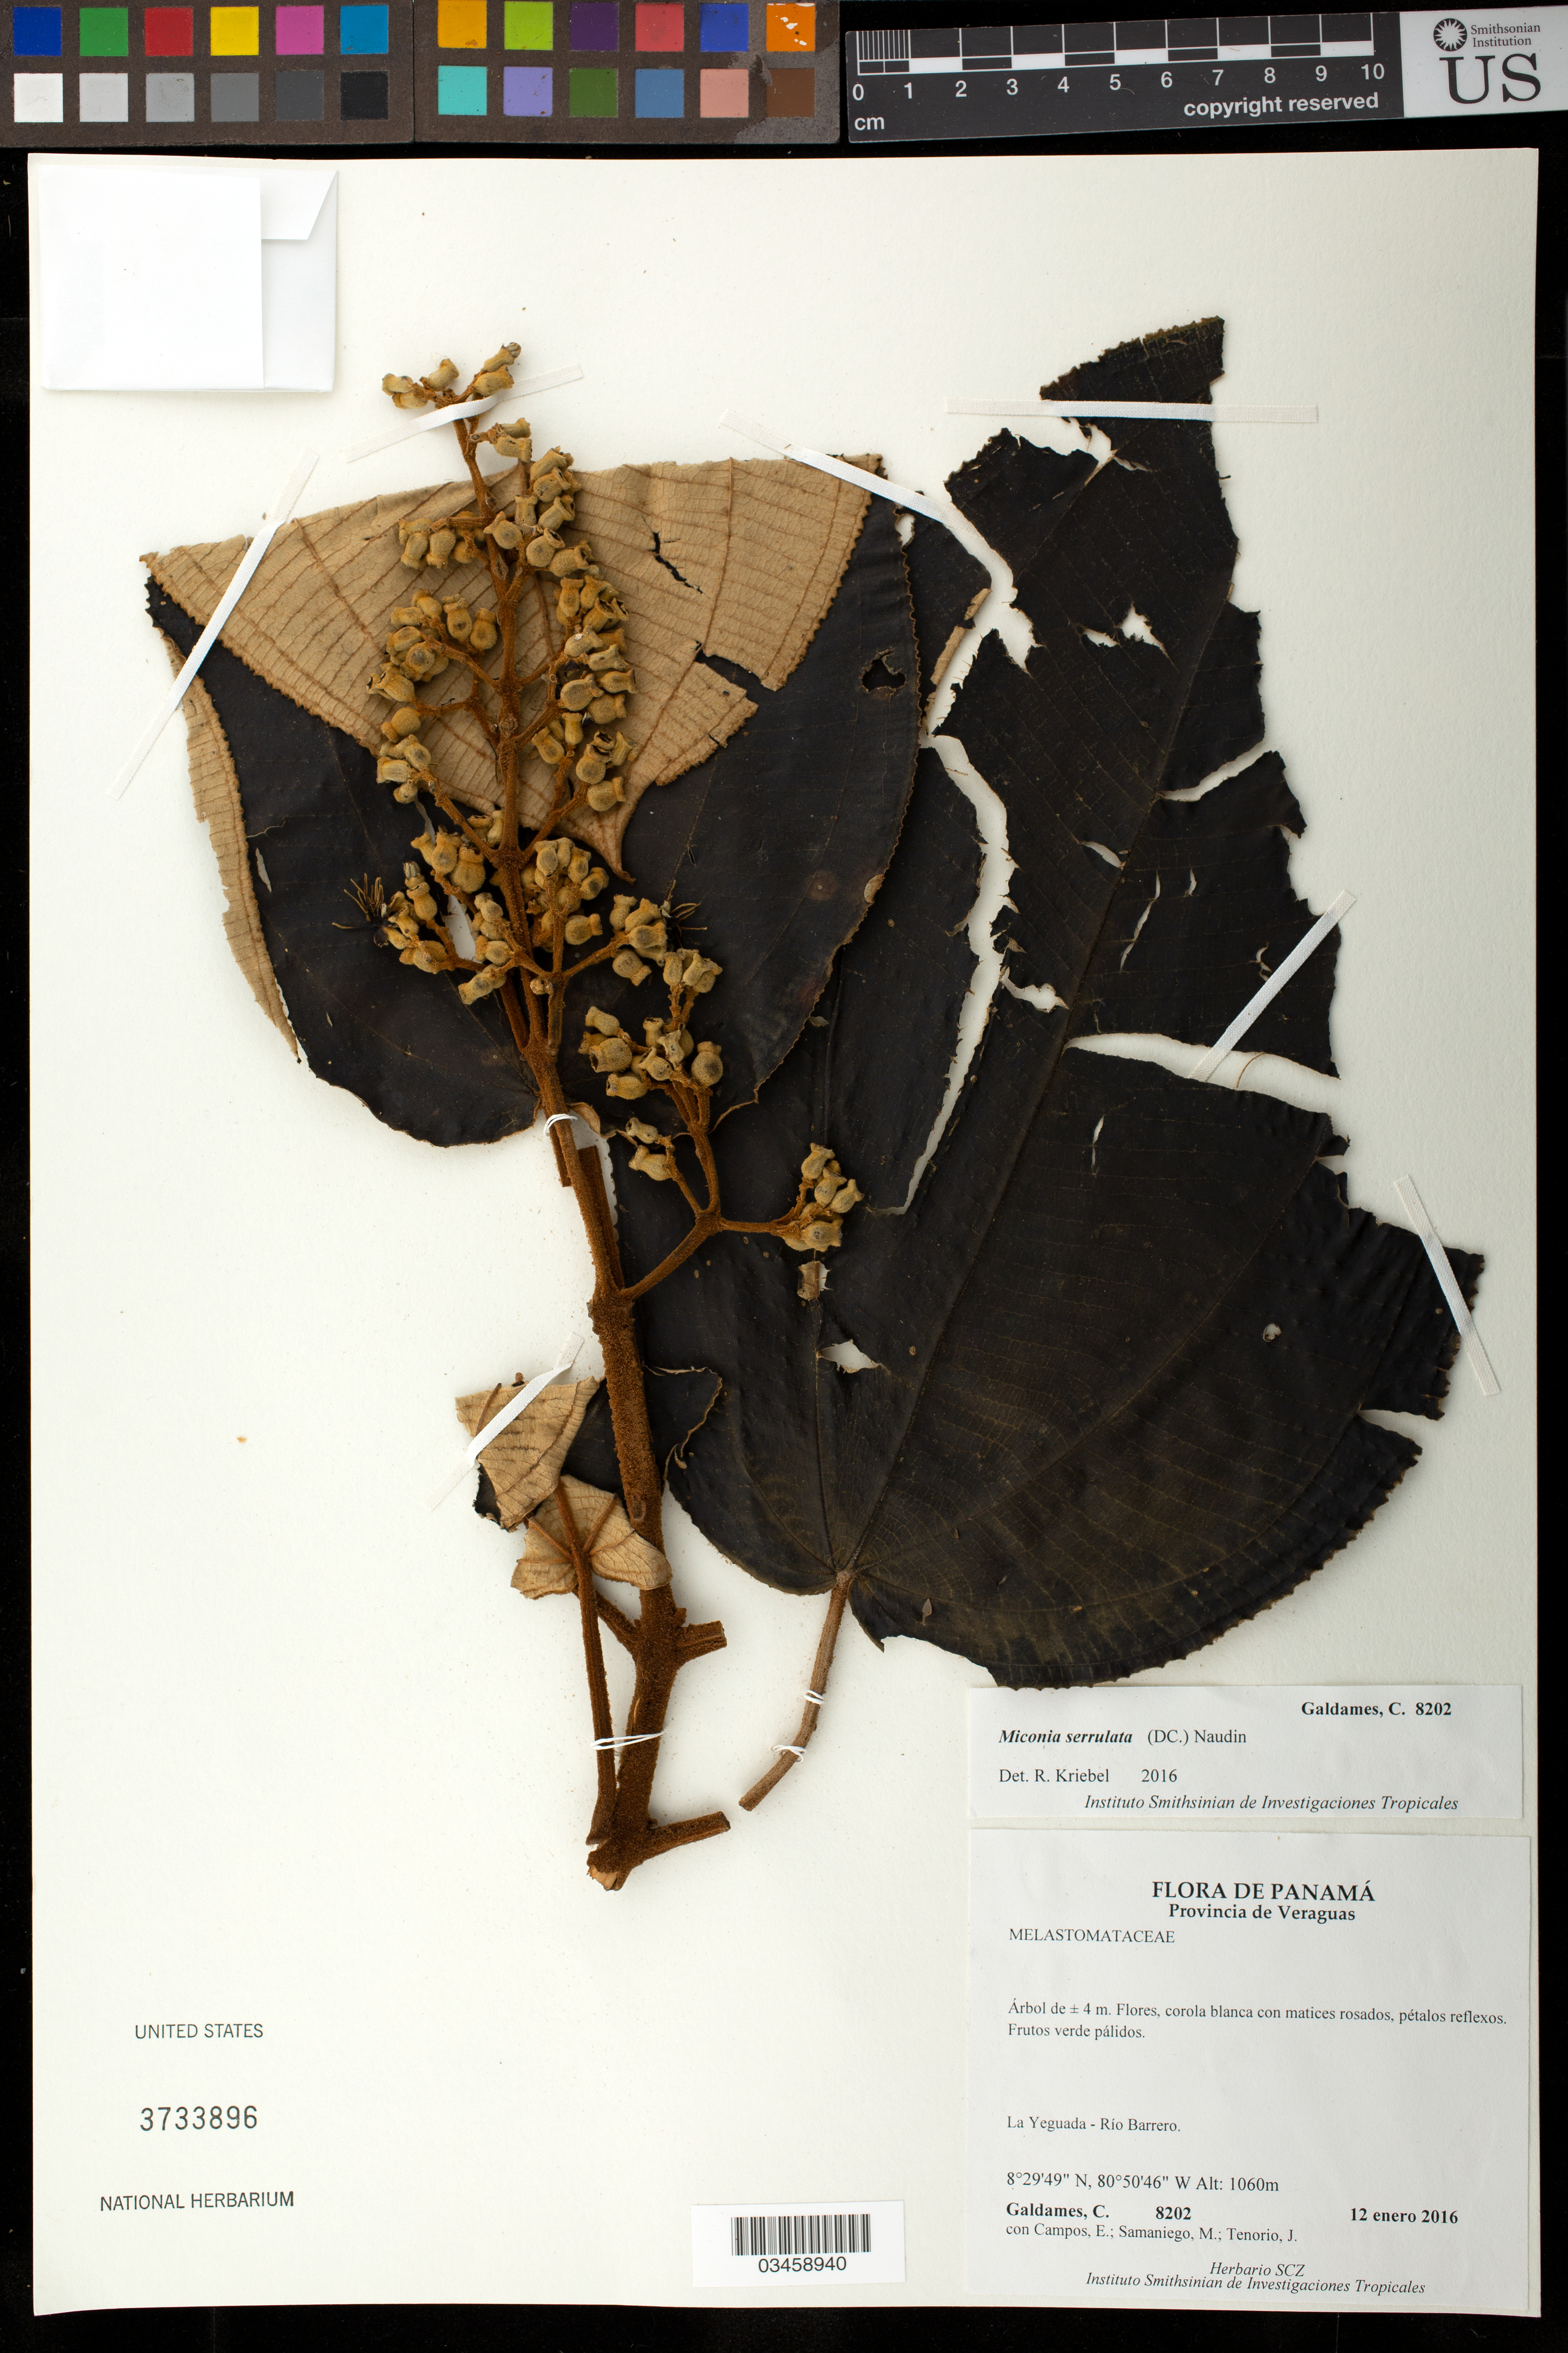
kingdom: Plantae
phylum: Tracheophyta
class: Magnoliopsida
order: Myrtales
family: Melastomataceae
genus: Miconia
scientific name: Miconia serrulata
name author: (DC.) Naudin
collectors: C. Galdames, E. Campos, M. Samaniego & J. Tenorio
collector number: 8202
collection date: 2016-01-12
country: Panama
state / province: Veraguas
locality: La Yeguada - Río Barrero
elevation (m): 1060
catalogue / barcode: US 3733896